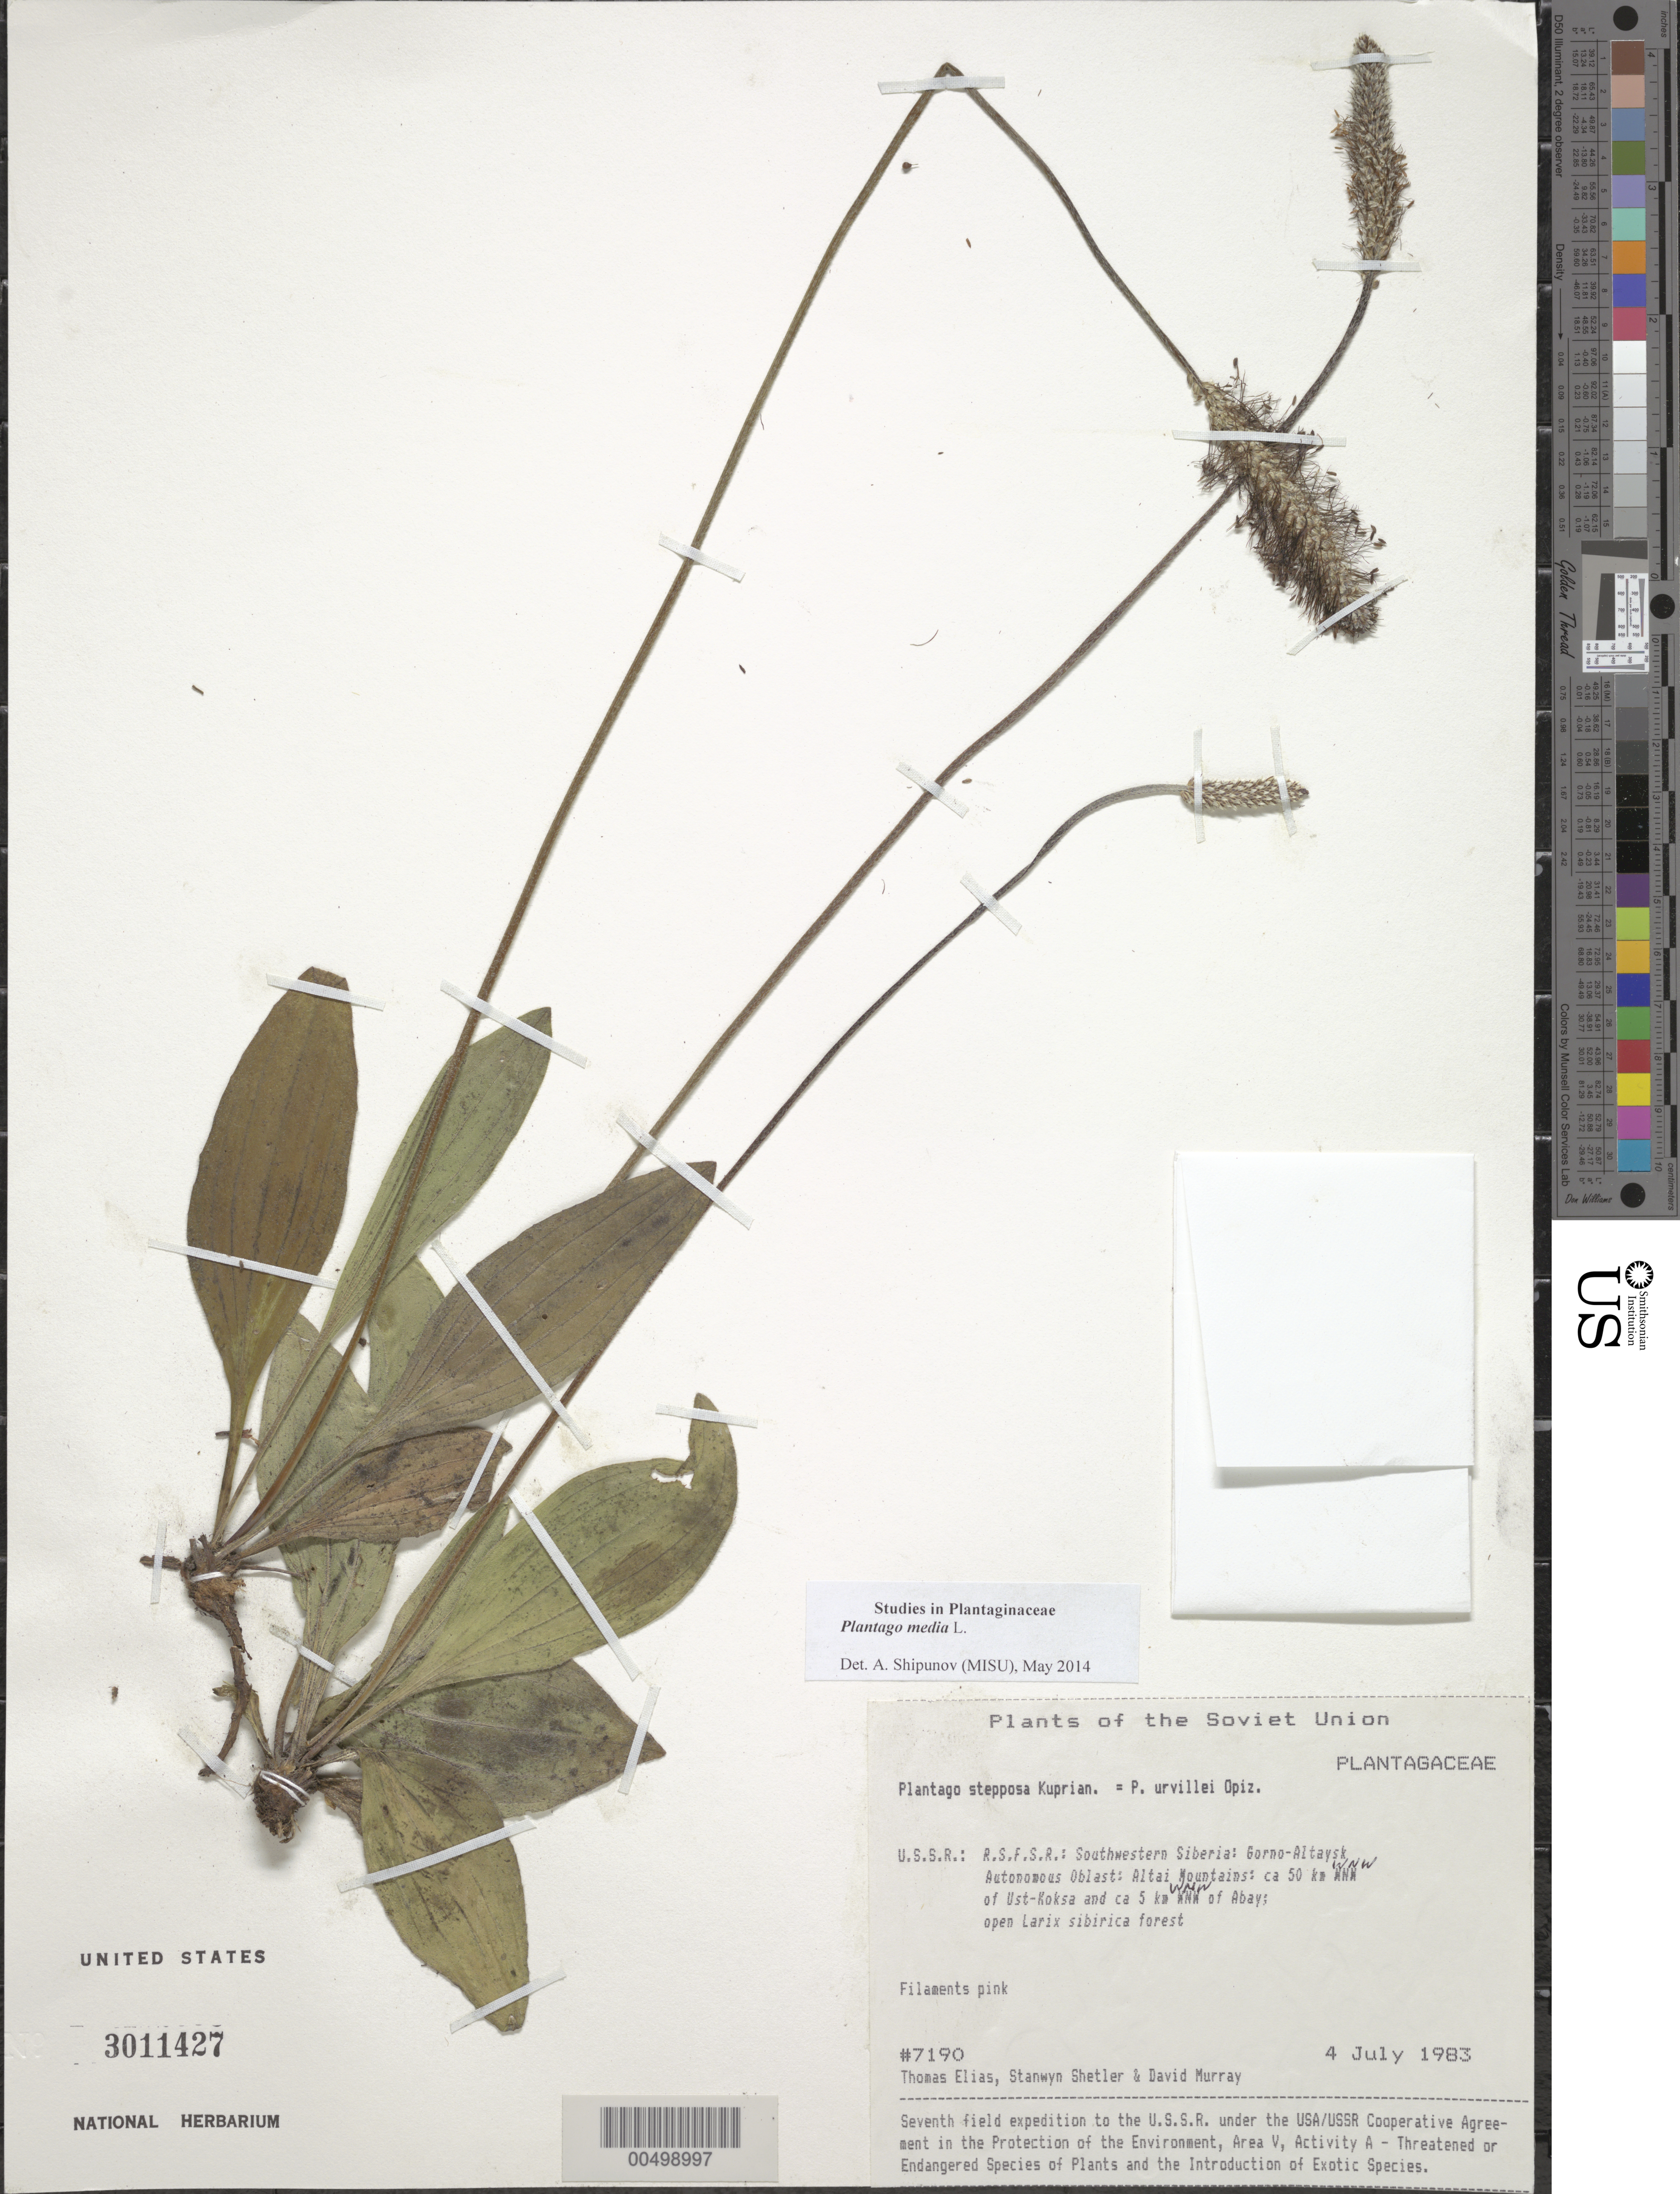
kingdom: Plantae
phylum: Tracheophyta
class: Magnoliopsida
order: Lamiales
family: Plantaginaceae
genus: Plantago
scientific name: Plantago media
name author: L.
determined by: Shipunov, Alexey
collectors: T. Elias, S. Shetler & D. F. Murray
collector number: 7190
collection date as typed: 04 Jul 1983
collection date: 1983-07-04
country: Russian Federation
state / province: Altai Republic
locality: Altai Mountains, ca. 50 km WNW of Ust-Koksa and ca. 5 km WNW of Abay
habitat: open Larix sibirica forest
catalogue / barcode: US 3011427